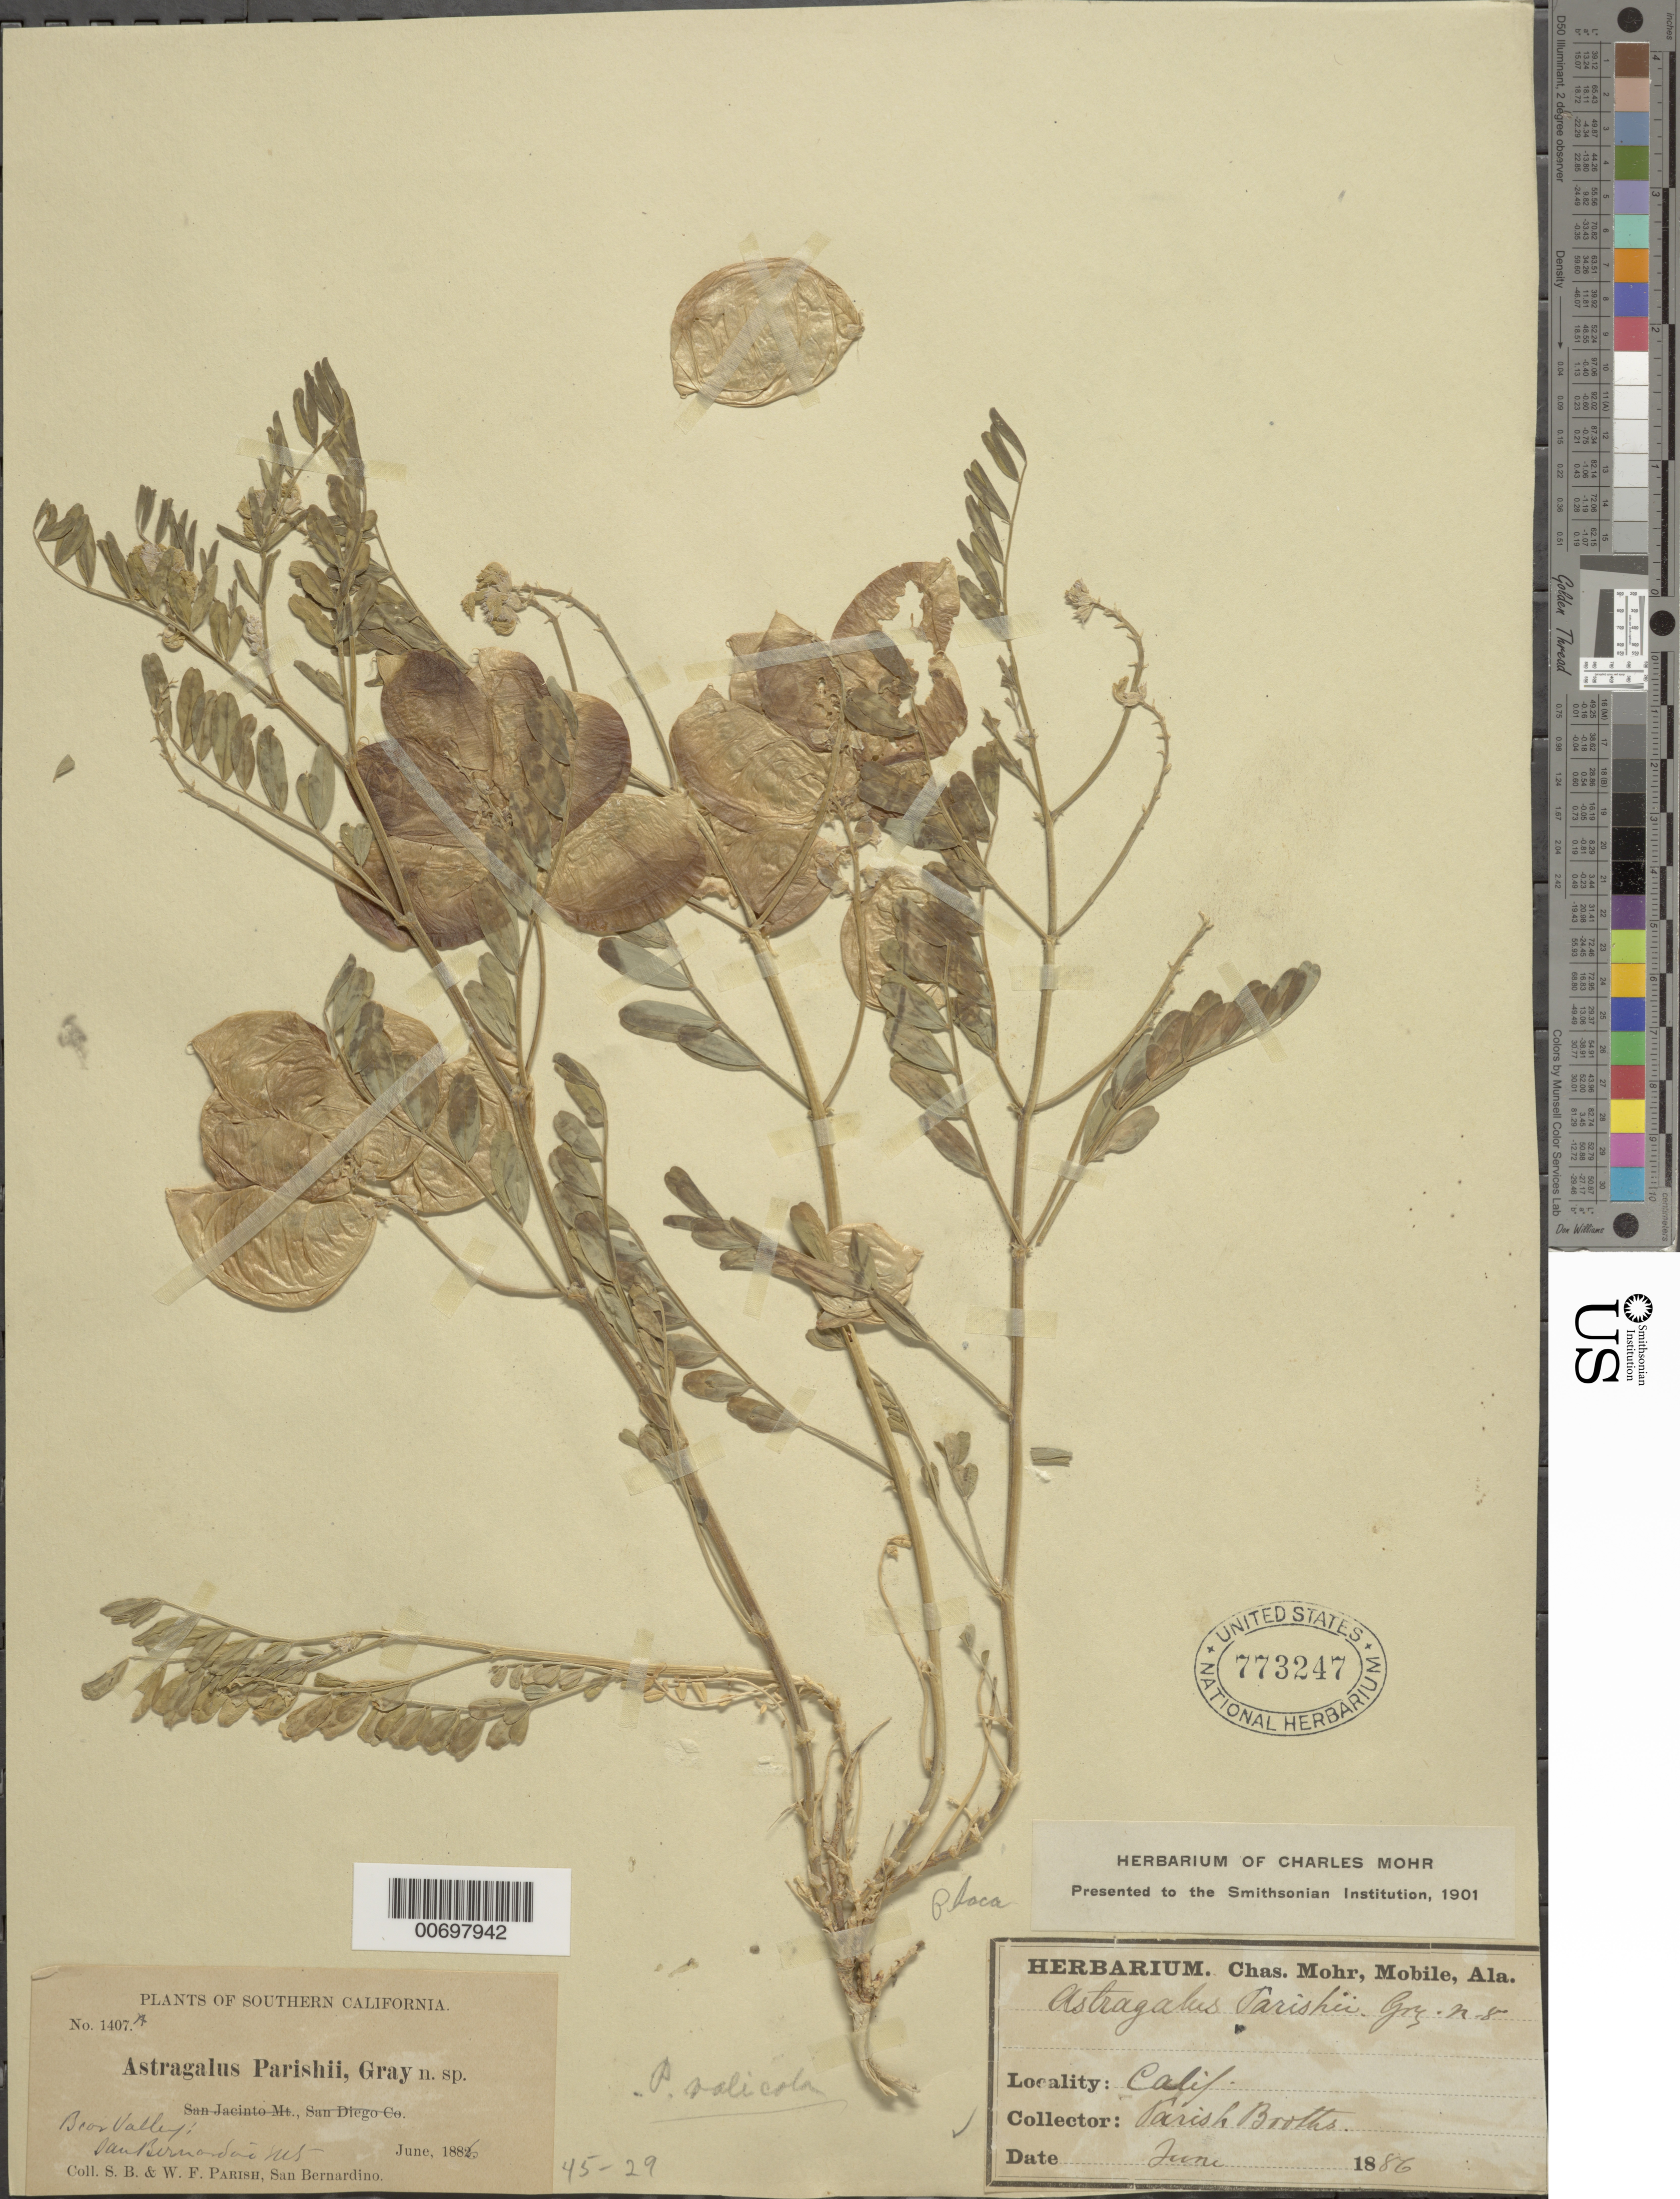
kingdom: Plantae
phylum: Tracheophyta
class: Magnoliopsida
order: Fabales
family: Fabaceae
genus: Astragalus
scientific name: Astragalus parishii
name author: A. Gray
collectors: S. B. Parish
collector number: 1407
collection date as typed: Jun 1886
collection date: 1886-06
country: United States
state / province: California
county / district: San Bernardino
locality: Bear Valley, San Bernardino.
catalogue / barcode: US 773247